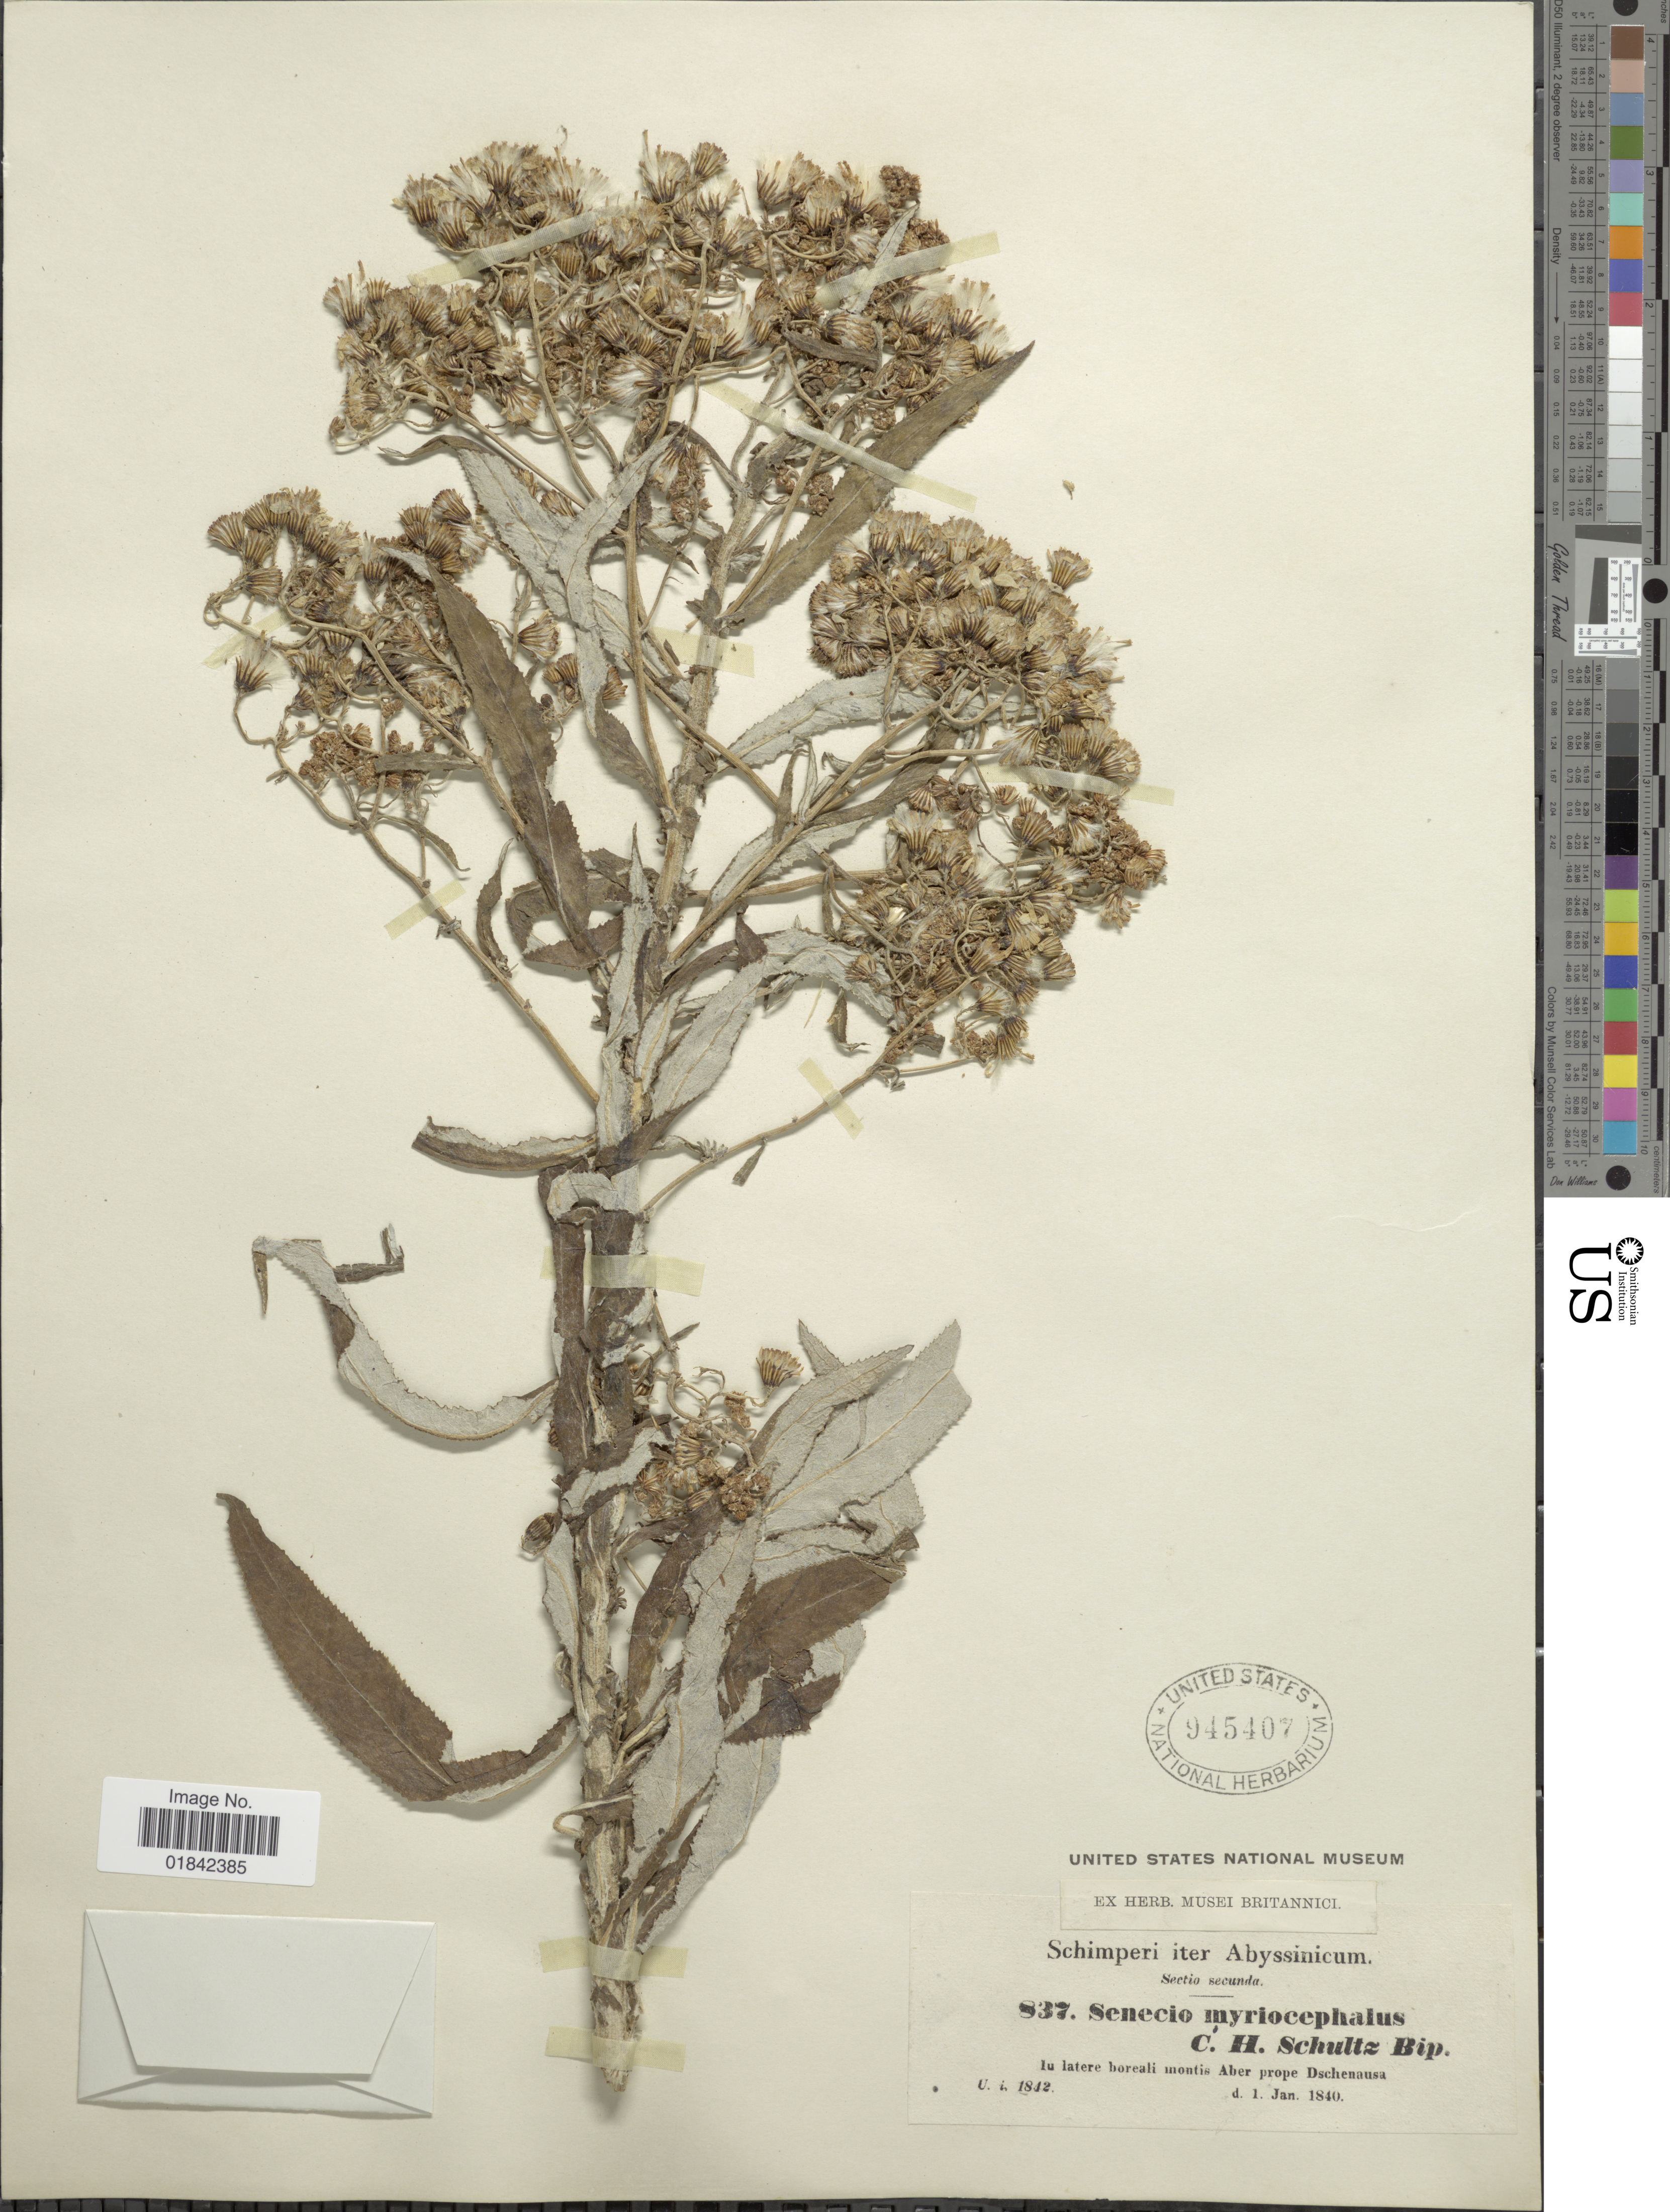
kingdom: Plantae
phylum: Tracheophyta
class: Magnoliopsida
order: Asterales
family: Asteraceae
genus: Senecio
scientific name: Senecio myriocephalus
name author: Sch. Bip. ex A. Rich.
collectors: C. H. Schultz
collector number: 837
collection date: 1840-01-01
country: Eritrea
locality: Abyssinicum, lu latere boreali montis Aber prope Dschenausa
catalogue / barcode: US 945407